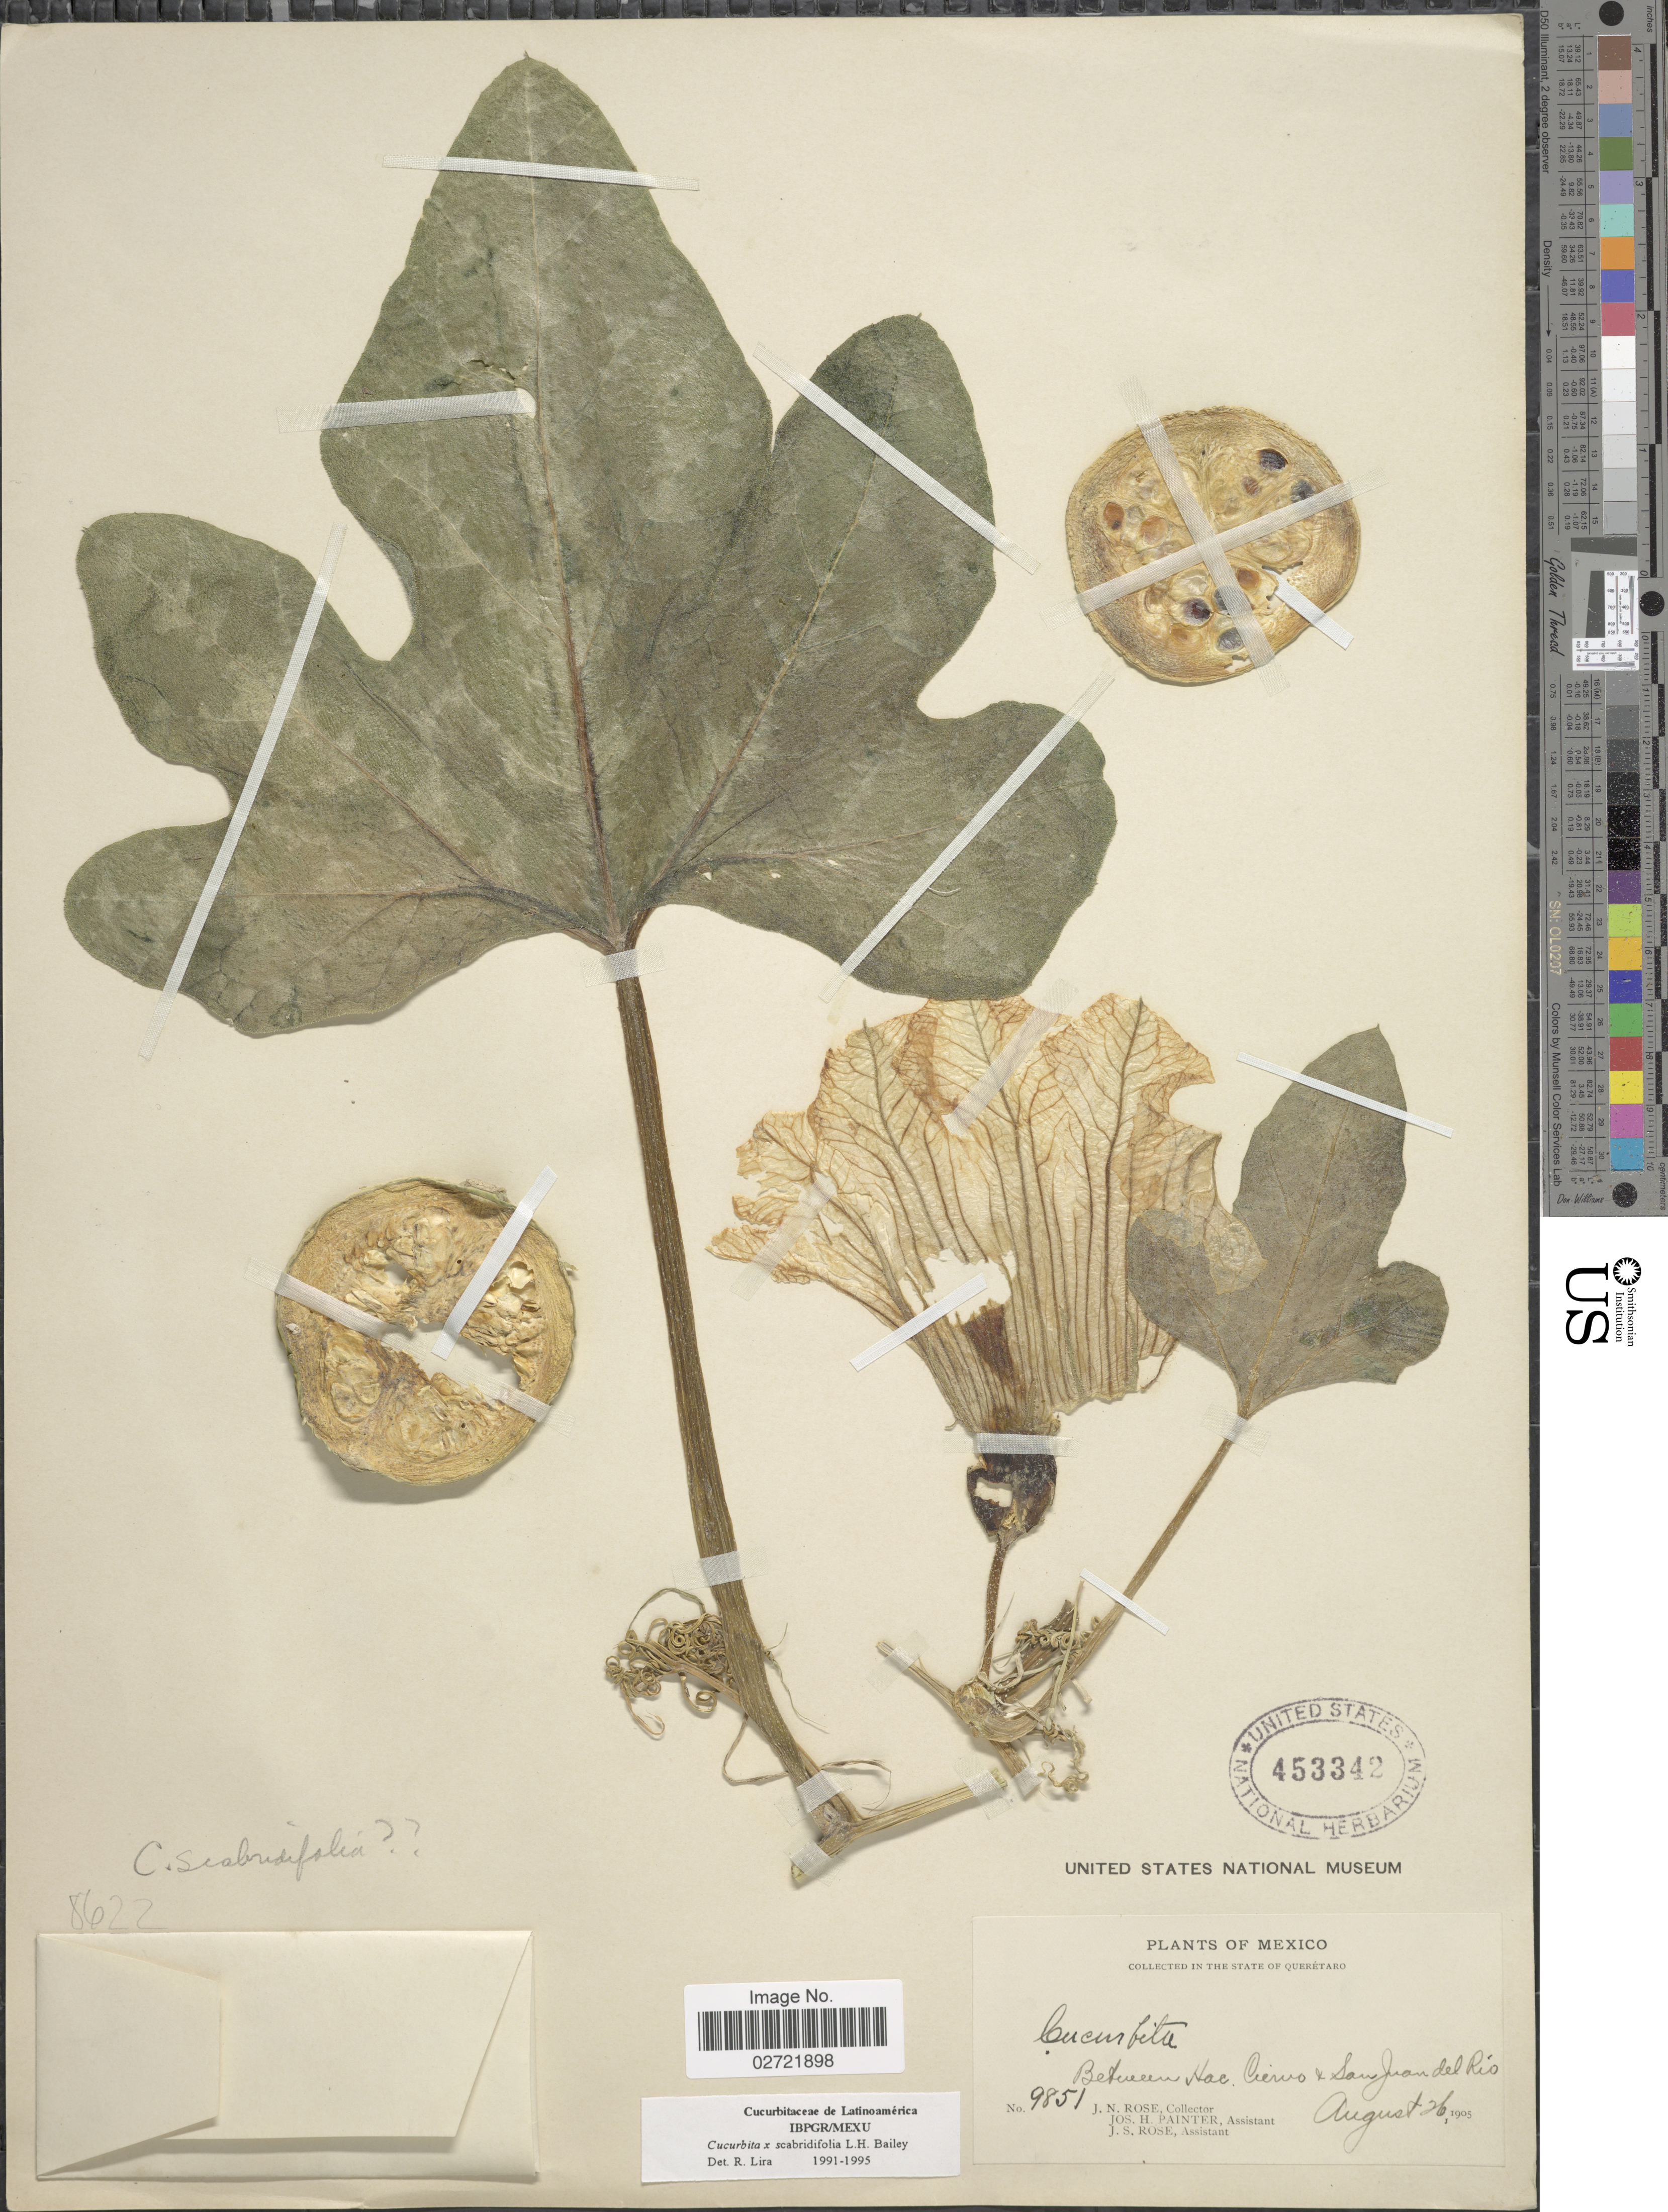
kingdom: Plantae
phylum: Tracheophyta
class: Magnoliopsida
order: Cucurbitales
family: Cucurbitaceae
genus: Cucurbita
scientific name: Cucurbita scabridifolia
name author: L.H. Bailey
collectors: J. N. Rose, J. H. Painter & J. S. Rose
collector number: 9851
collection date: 1905-08-26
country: Mexico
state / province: Querétaro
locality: Between Hac. Ciervo & San Juan del Rio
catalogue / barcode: US 453342